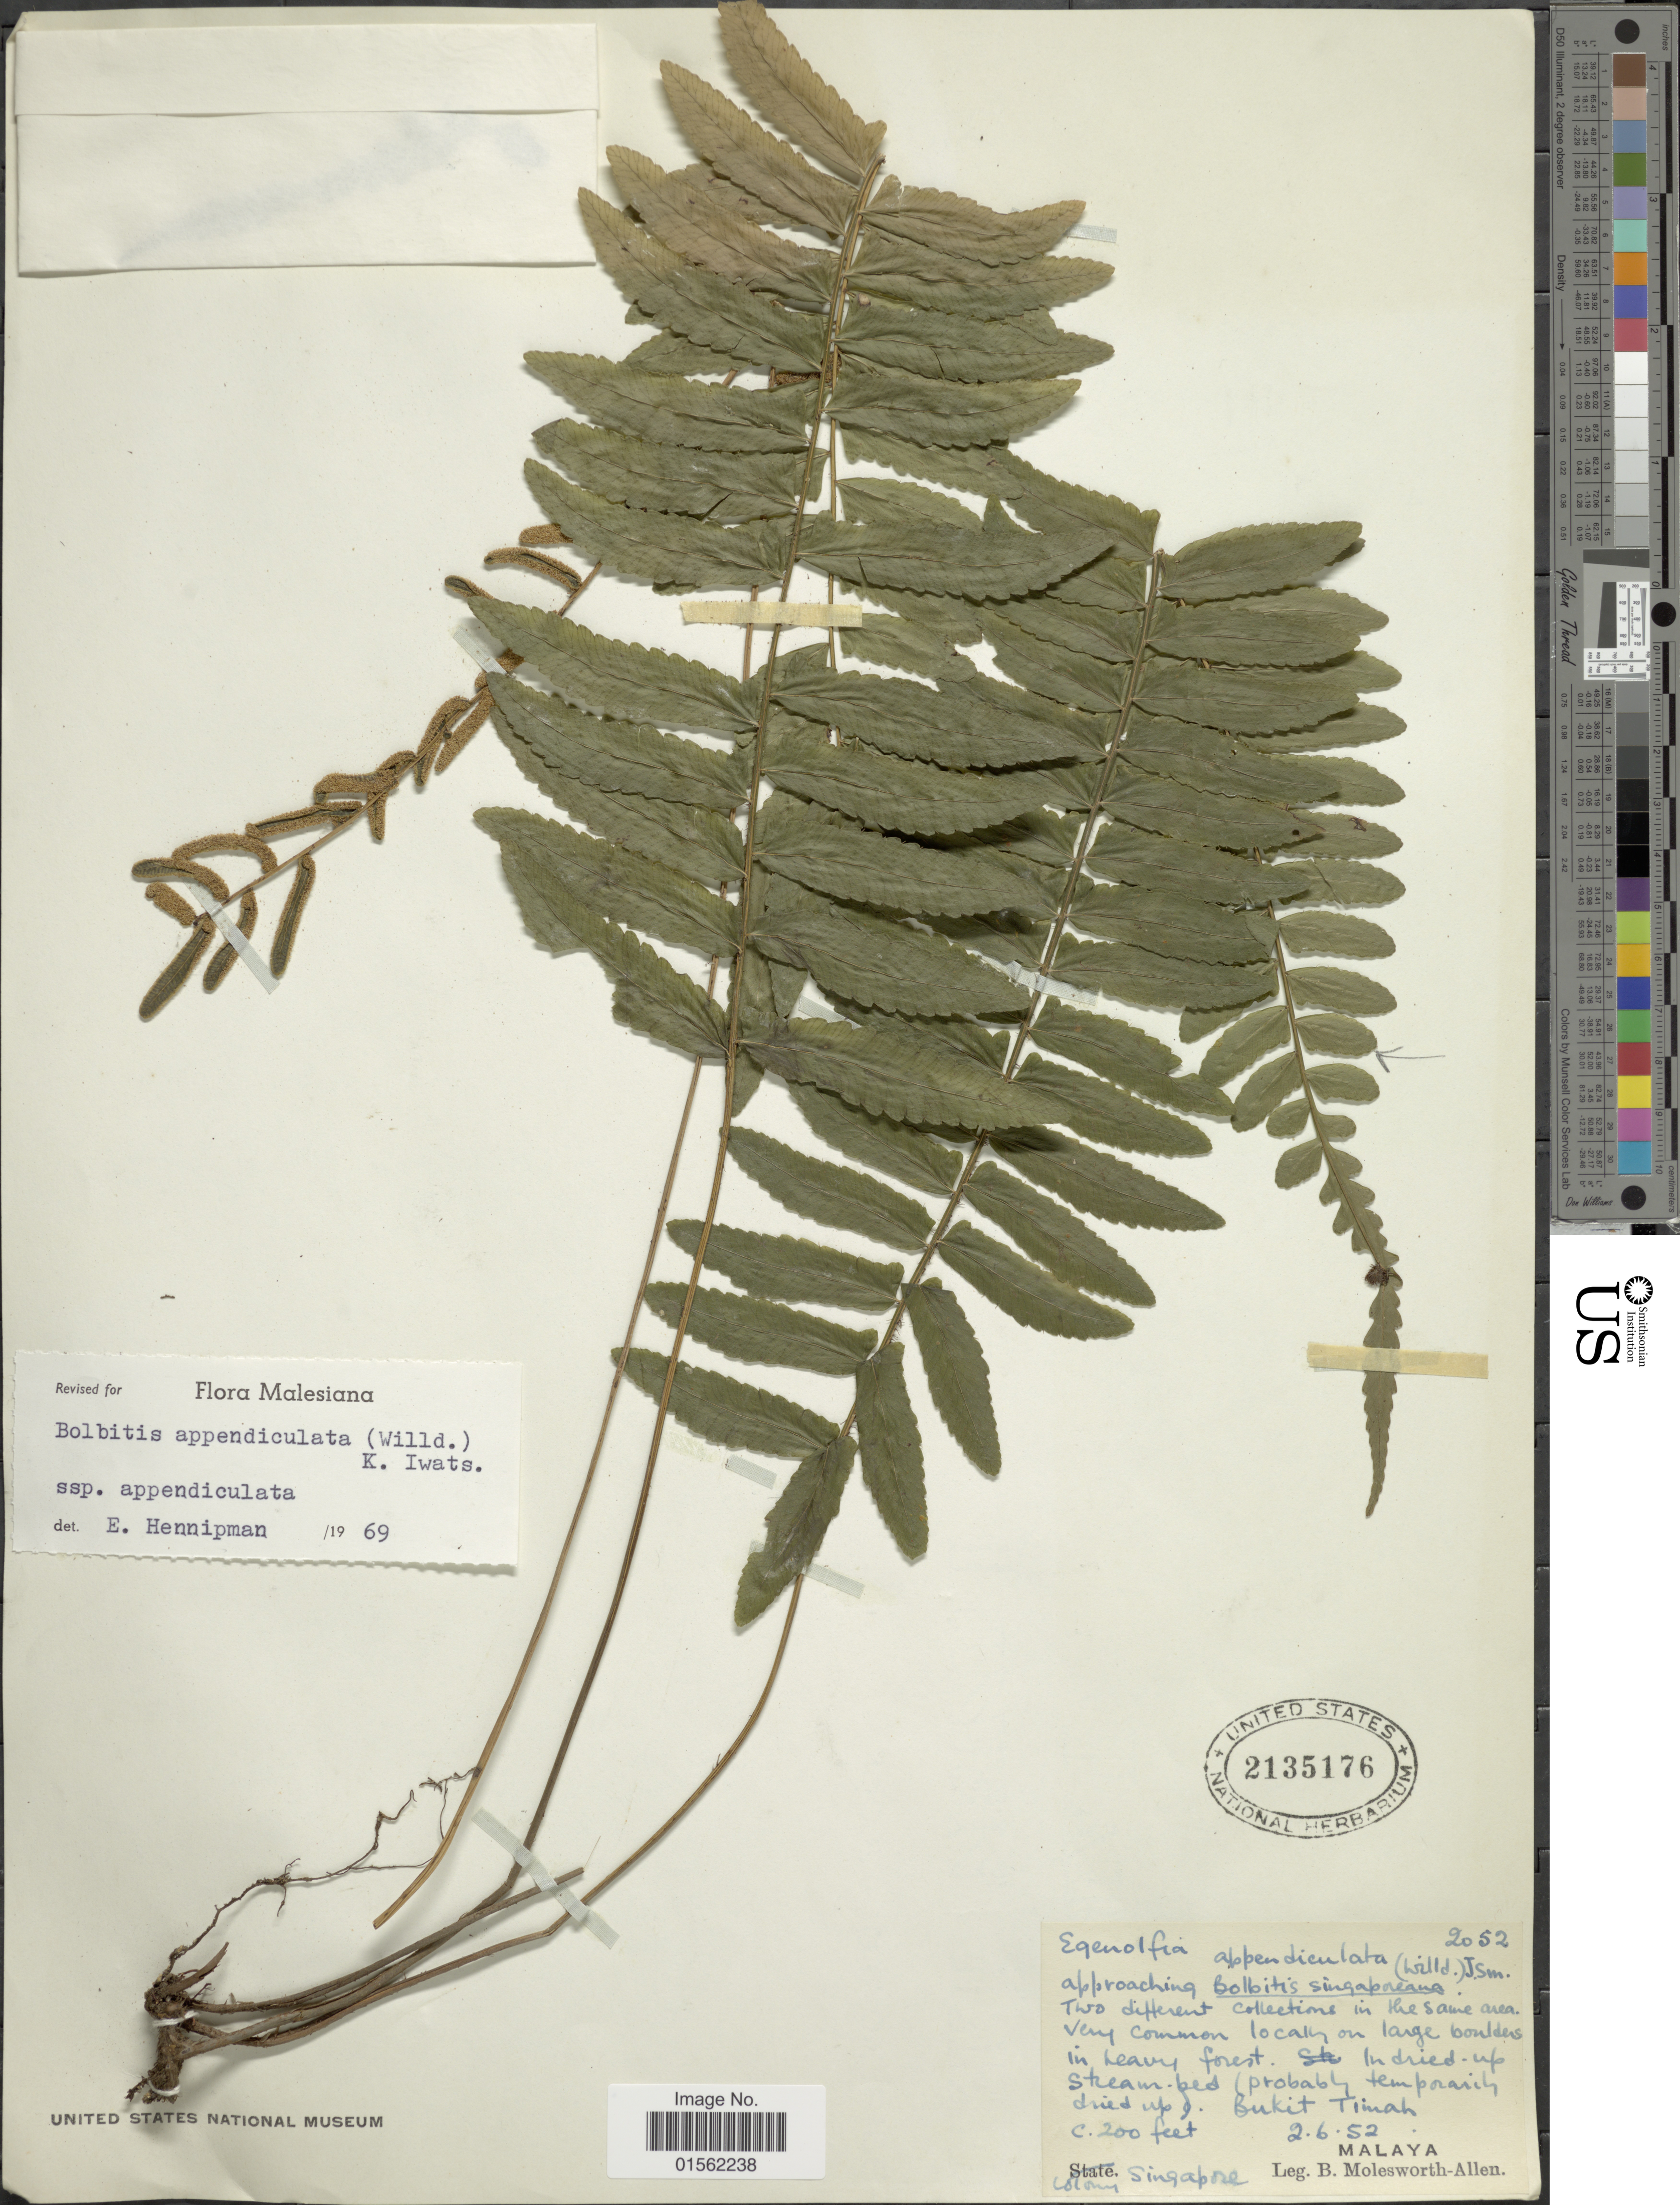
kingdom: Plantae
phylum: Tracheophyta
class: Polypodiopsida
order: Polypodiales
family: Dryopteridaceae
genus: Bolbitis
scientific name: Bolbitis appendiculata var. appendiculata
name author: (Willd.) K. Iwats.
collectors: B. E. G. Molesworth-Allen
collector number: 2052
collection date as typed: Transcribed d/m/y: 2/6/52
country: Singapore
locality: Bukit Timah, Malaya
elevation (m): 61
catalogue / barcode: US 2135176